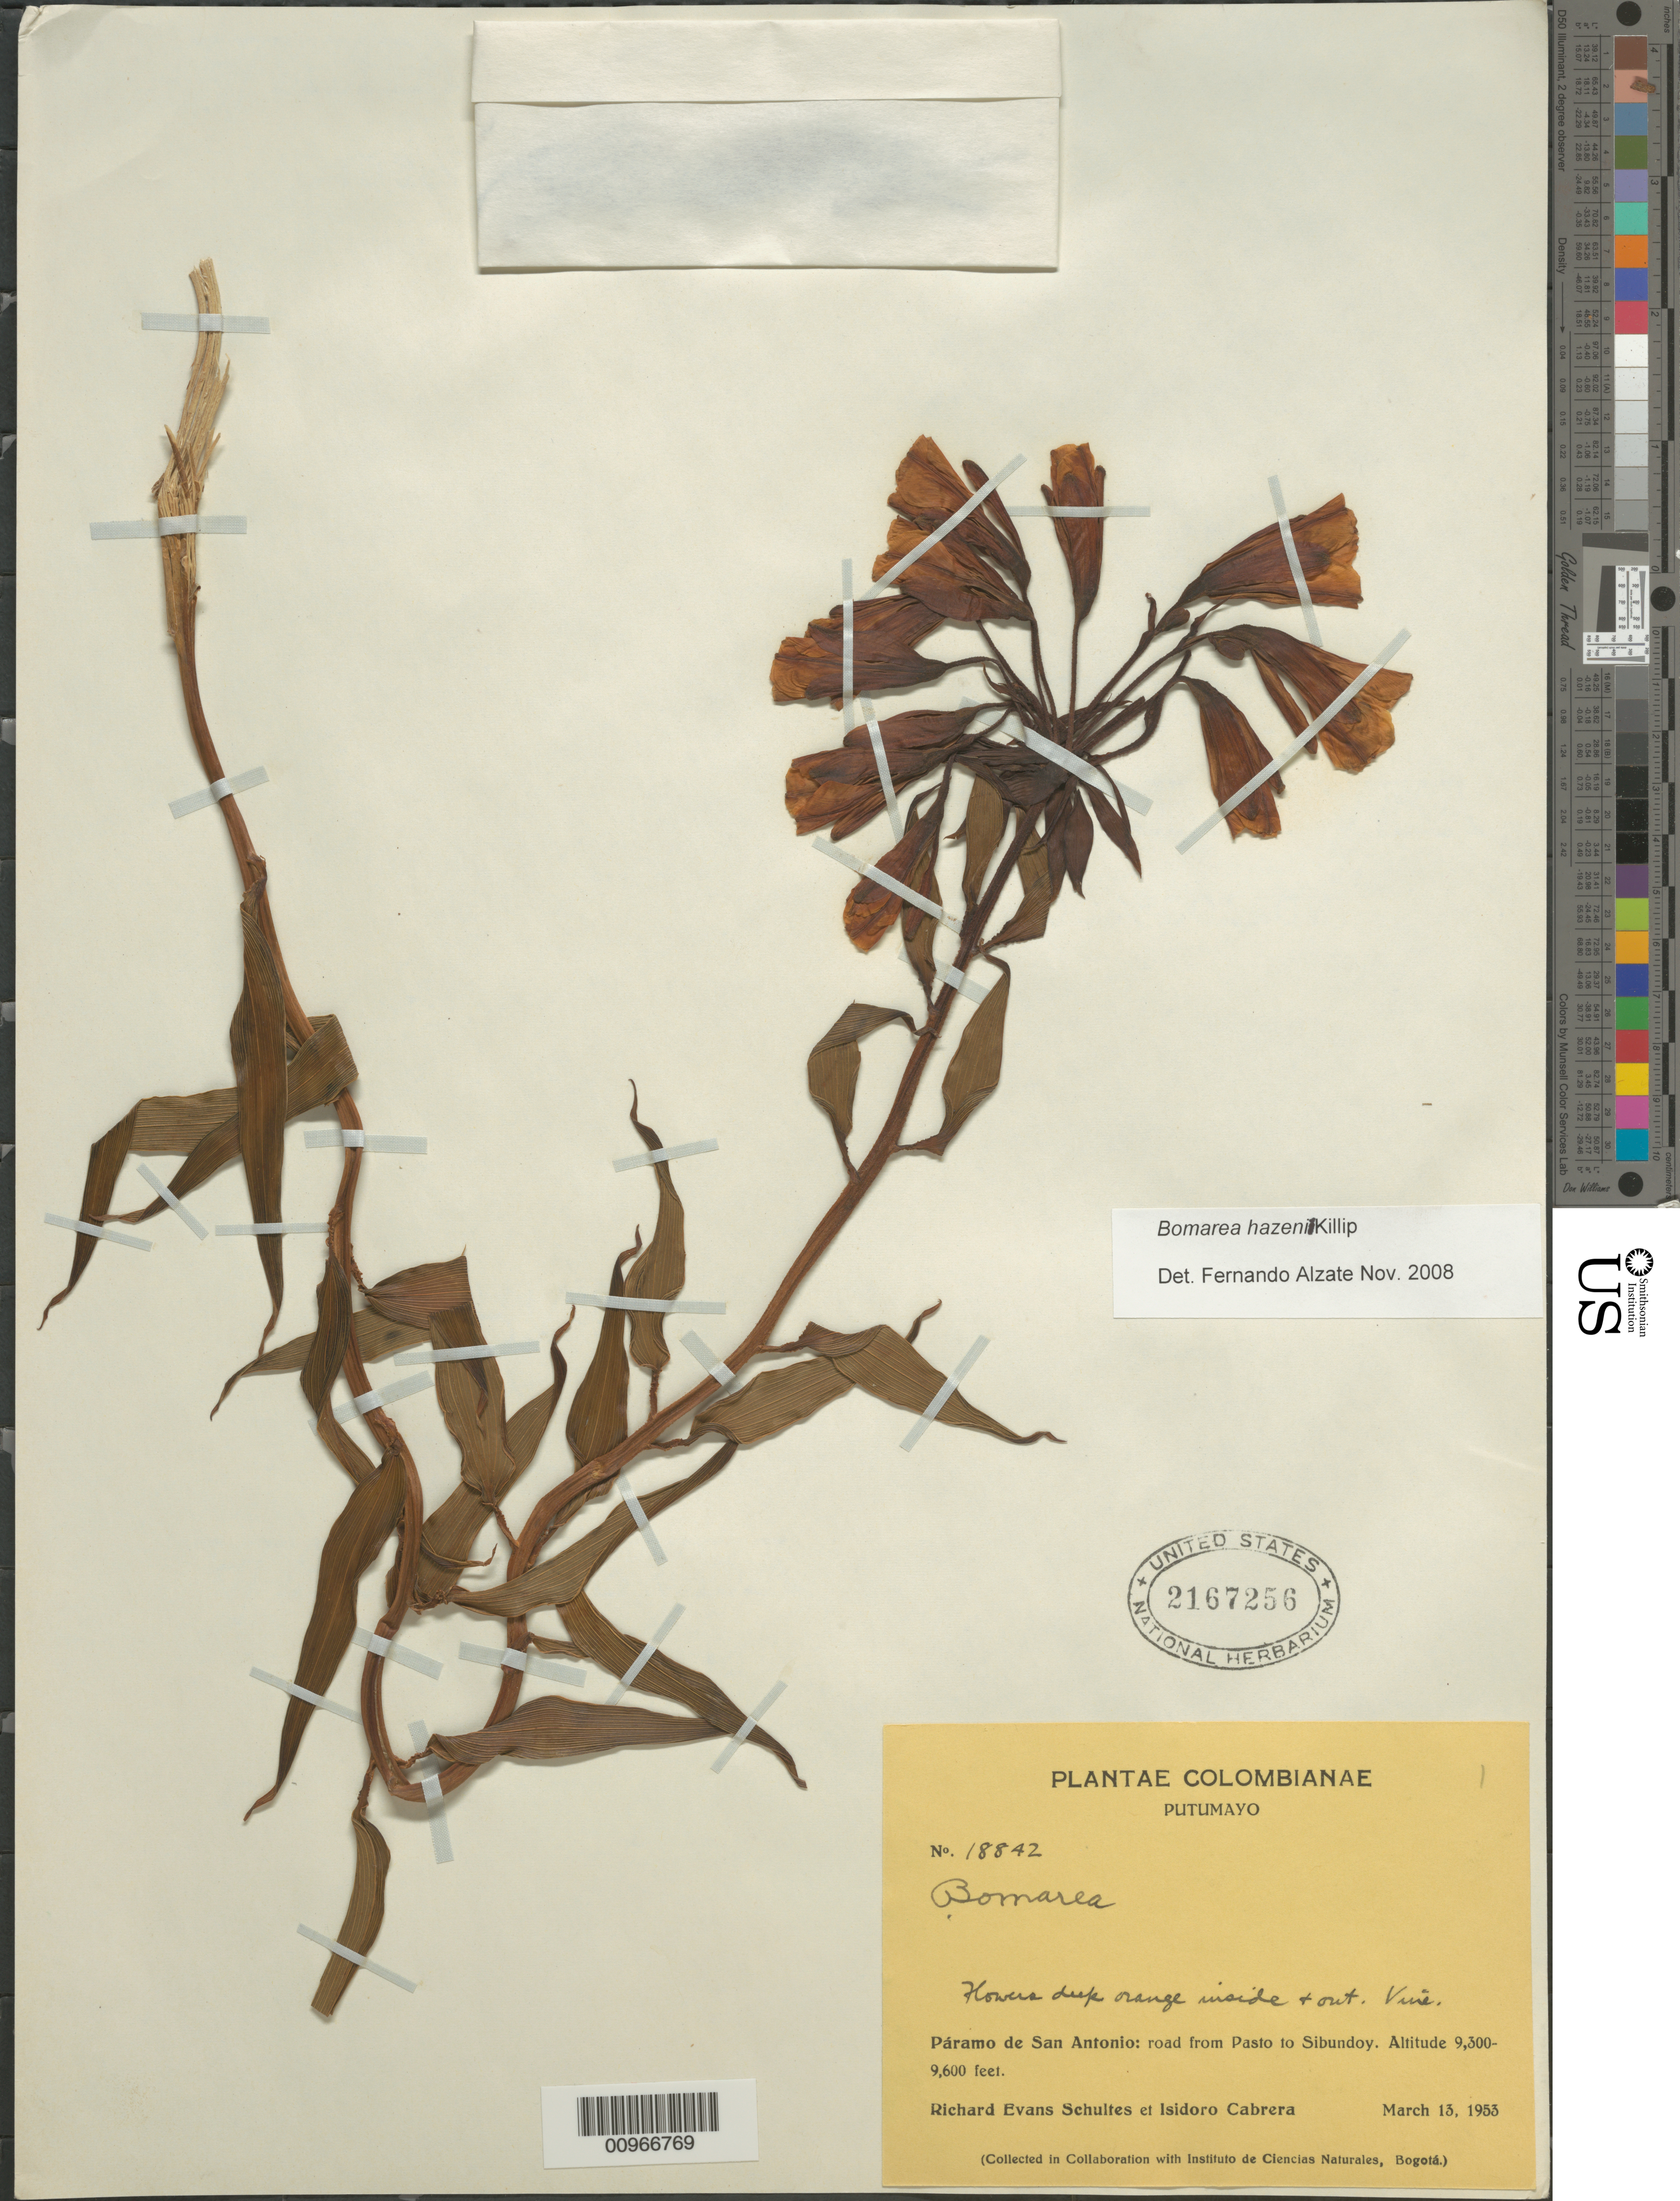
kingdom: Plantae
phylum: Tracheophyta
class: Liliopsida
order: Liliales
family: Alstroemeriaceae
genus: Bomarea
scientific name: Bomarea hazenii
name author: Killip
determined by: Alzate Guarin, Fernando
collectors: R. E. Schultes & I. Cabrera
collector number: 18842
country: Colombia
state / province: Putumayo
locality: Paramo de San Antonio, Pasto to Sibundoy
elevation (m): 2835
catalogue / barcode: US 2167256